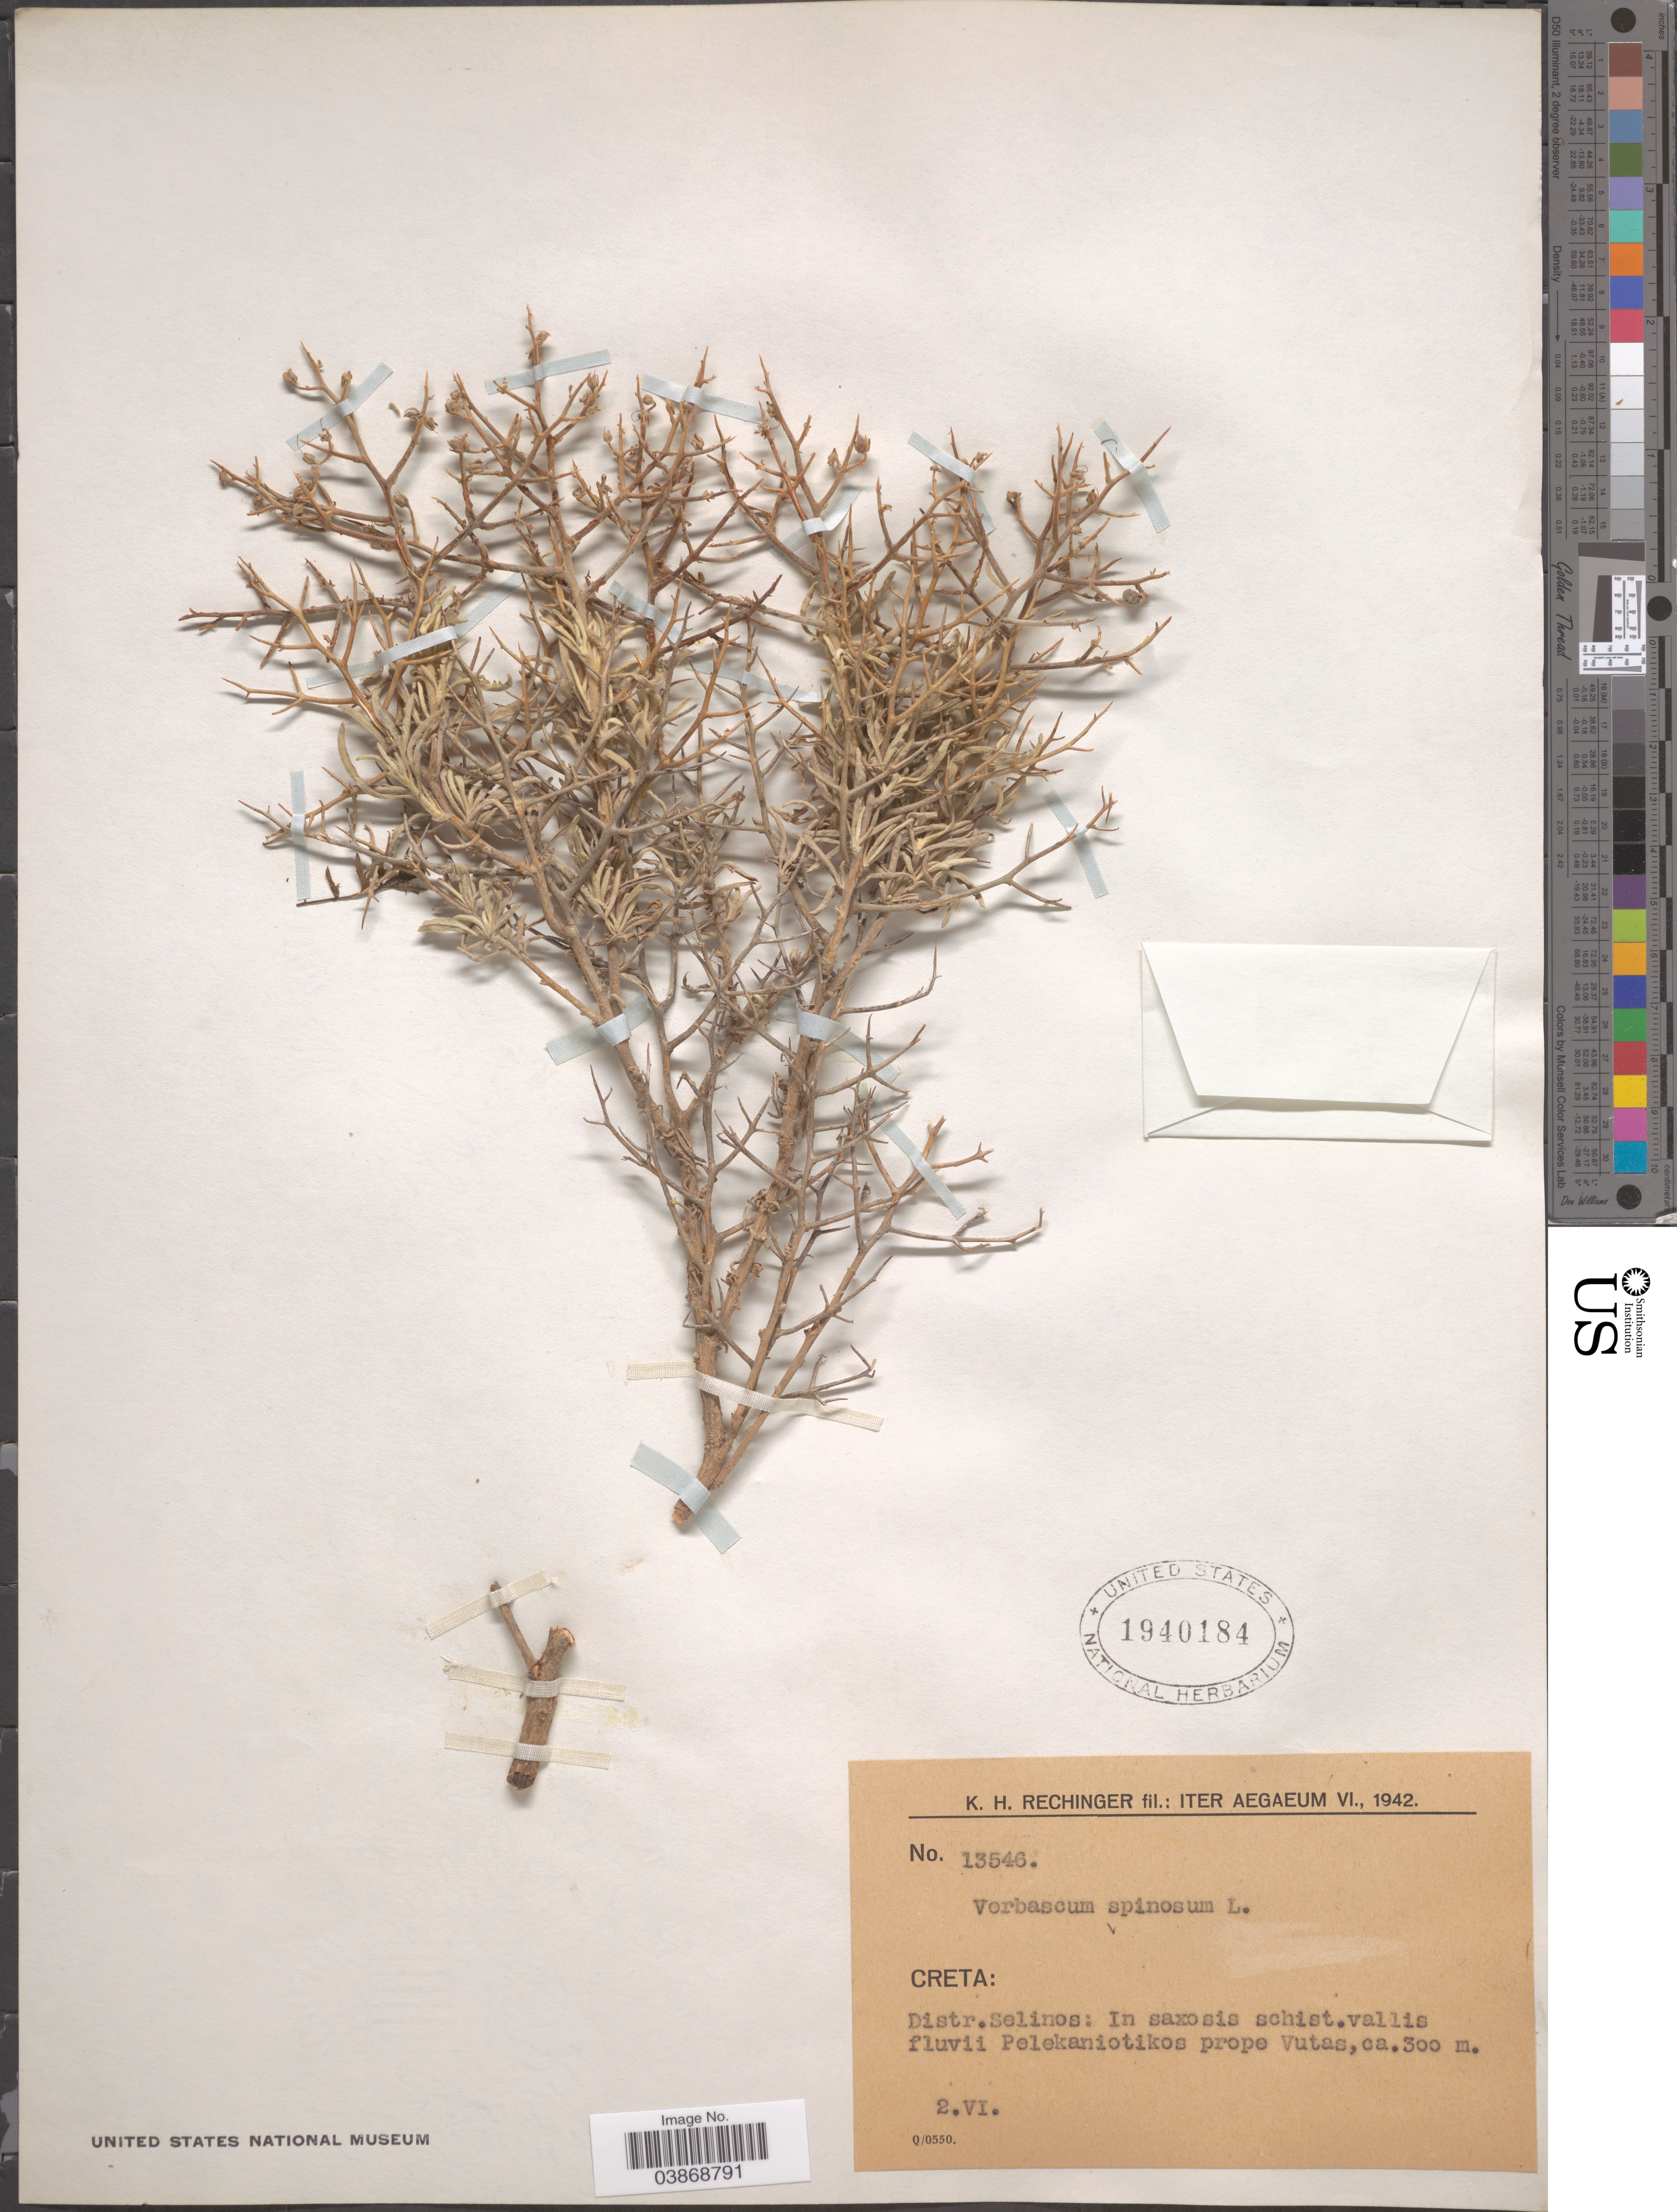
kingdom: Plantae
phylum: Tracheophyta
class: Magnoliopsida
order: Lamiales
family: Scrophulariaceae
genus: Verbascum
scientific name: Verbascum spinosum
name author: L.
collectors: K. H. Rechinger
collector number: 13546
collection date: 1942-06-02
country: Greece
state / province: Crete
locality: Aegaeum. Creta: Distr. Selinos: In saxosis schist, vallis fluvii Pelekaniotikos prope Vutas.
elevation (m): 300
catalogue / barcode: US 1940184